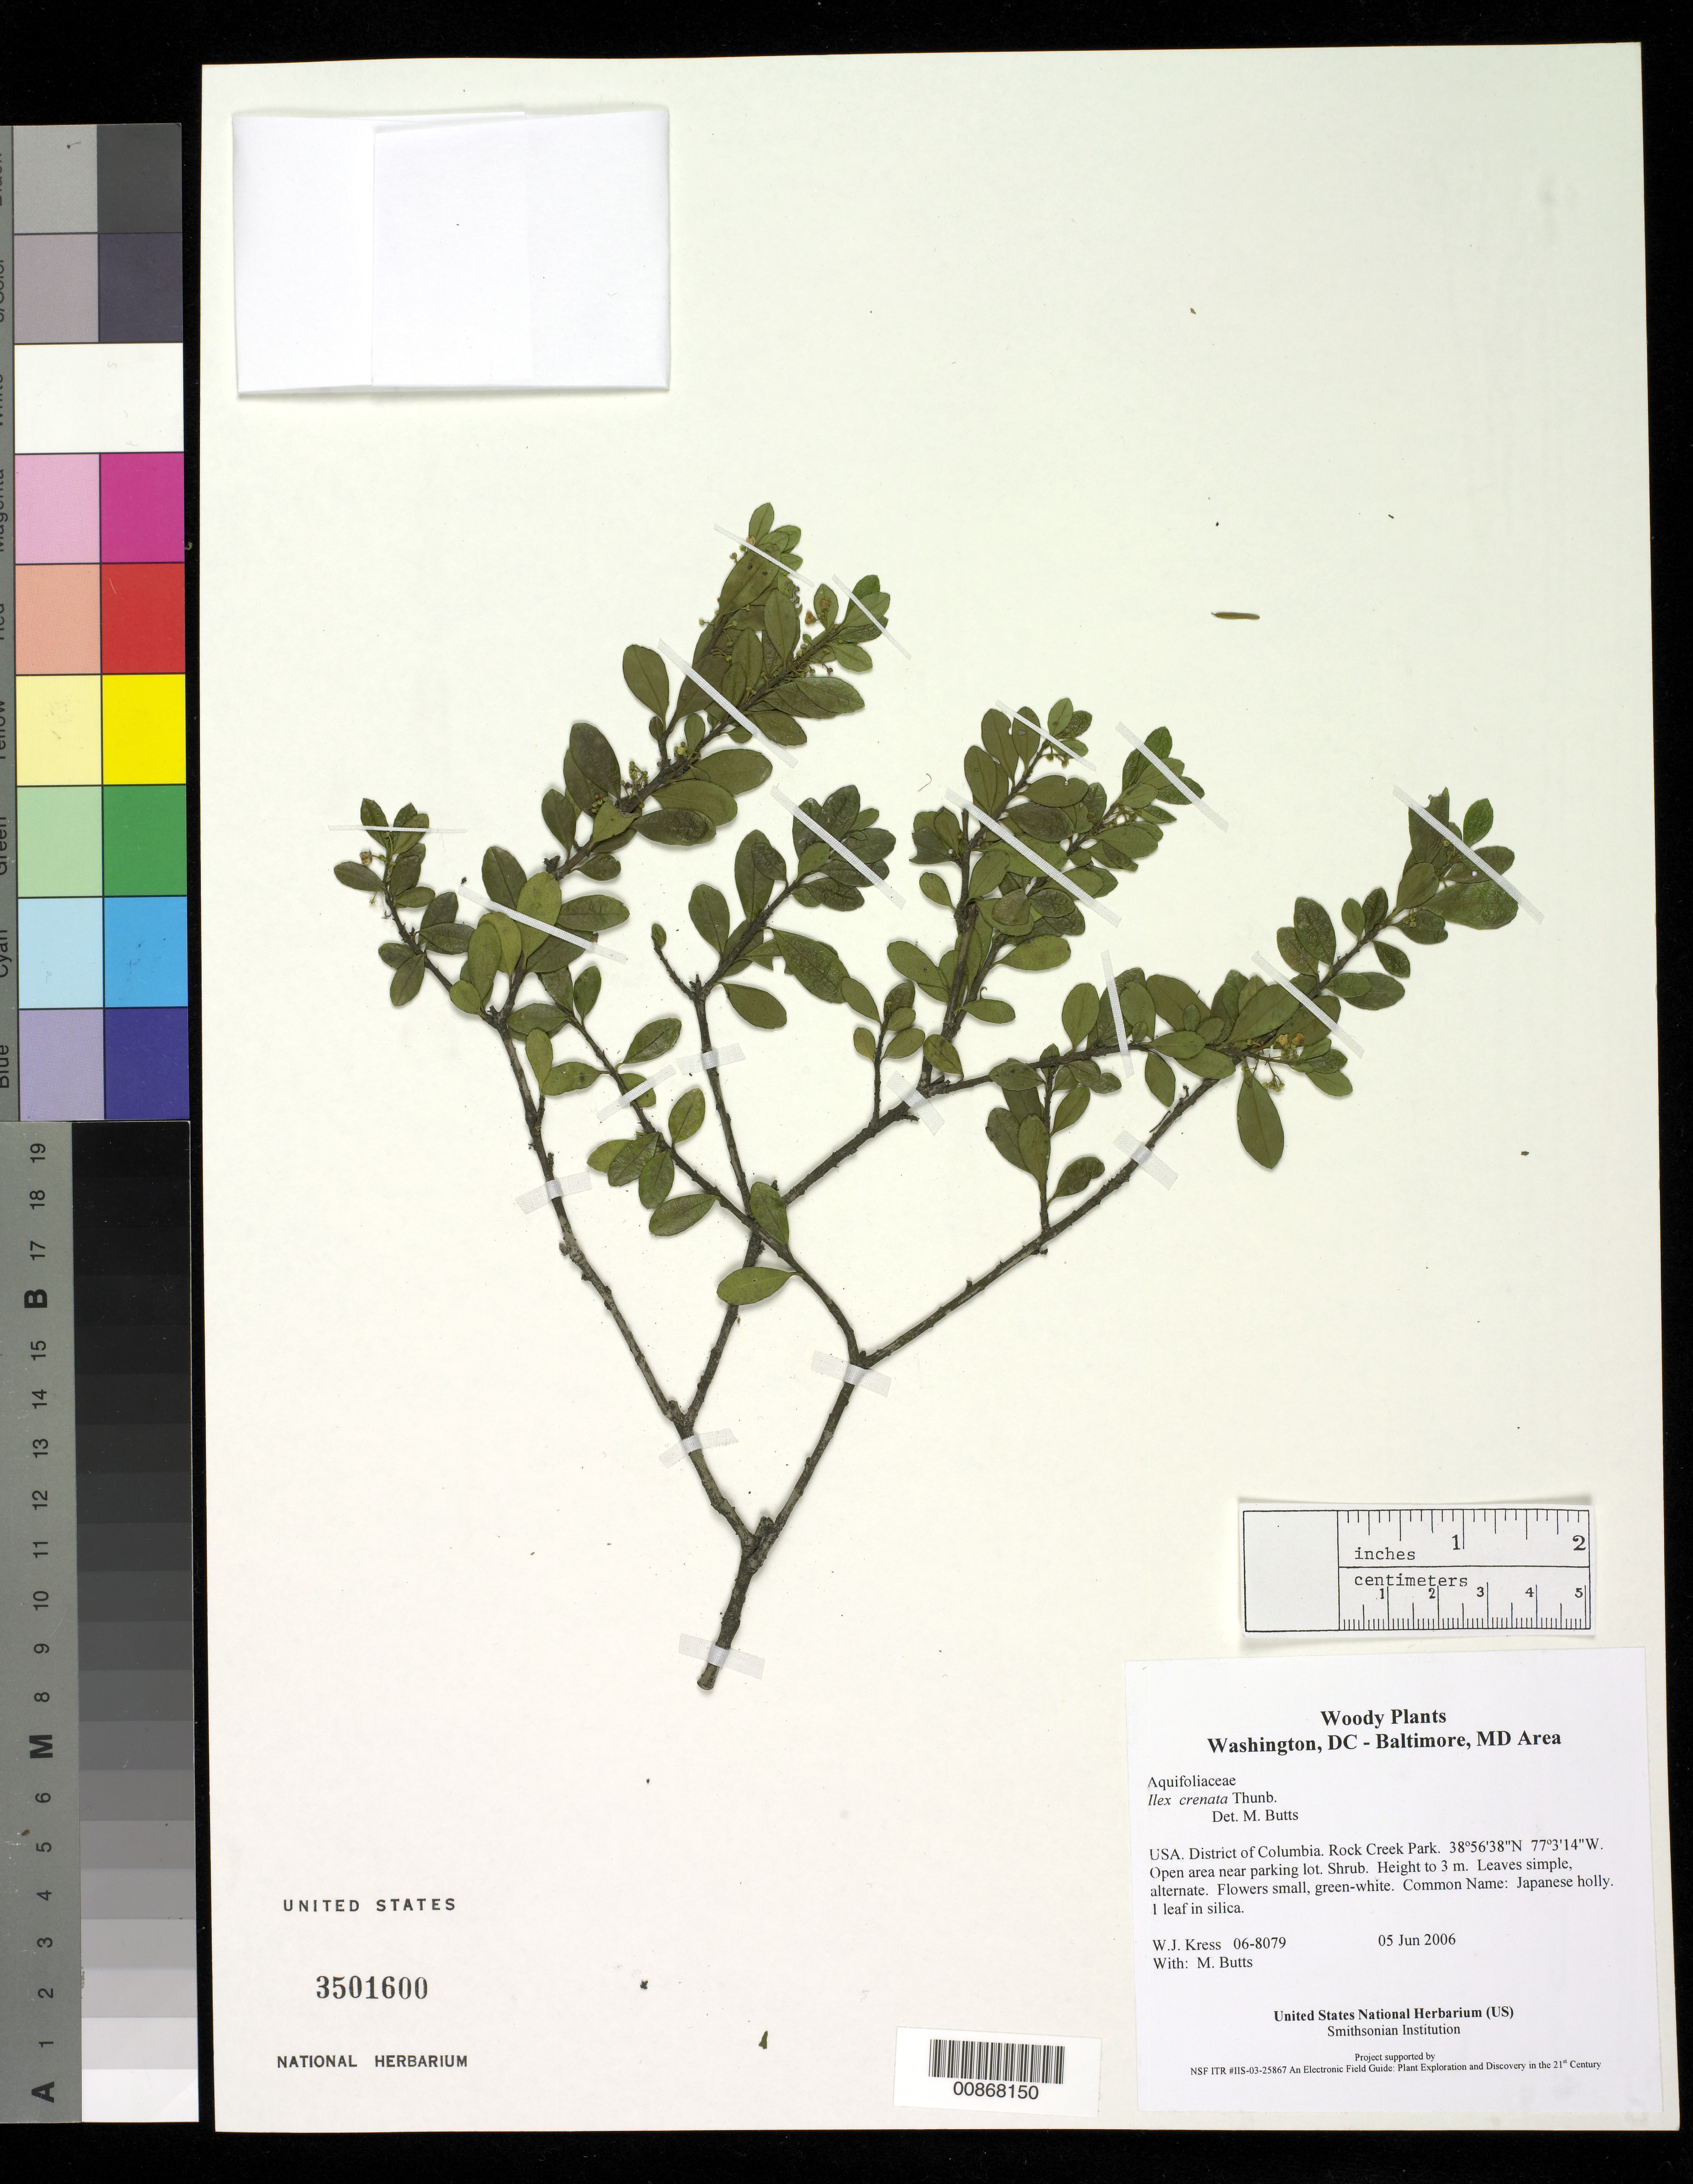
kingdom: Plantae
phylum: Tracheophyta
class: Magnoliopsida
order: Aquifoliales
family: Aquifoliaceae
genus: Ilex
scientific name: Ilex crenata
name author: Thunb.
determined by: Butts, M. B.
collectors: W. J. Kress & M. B. Butts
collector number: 06-8079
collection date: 2006-06-05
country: United States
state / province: District of Columbia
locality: Rock Creek Park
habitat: Open area near parking lot.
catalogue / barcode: US 3501600